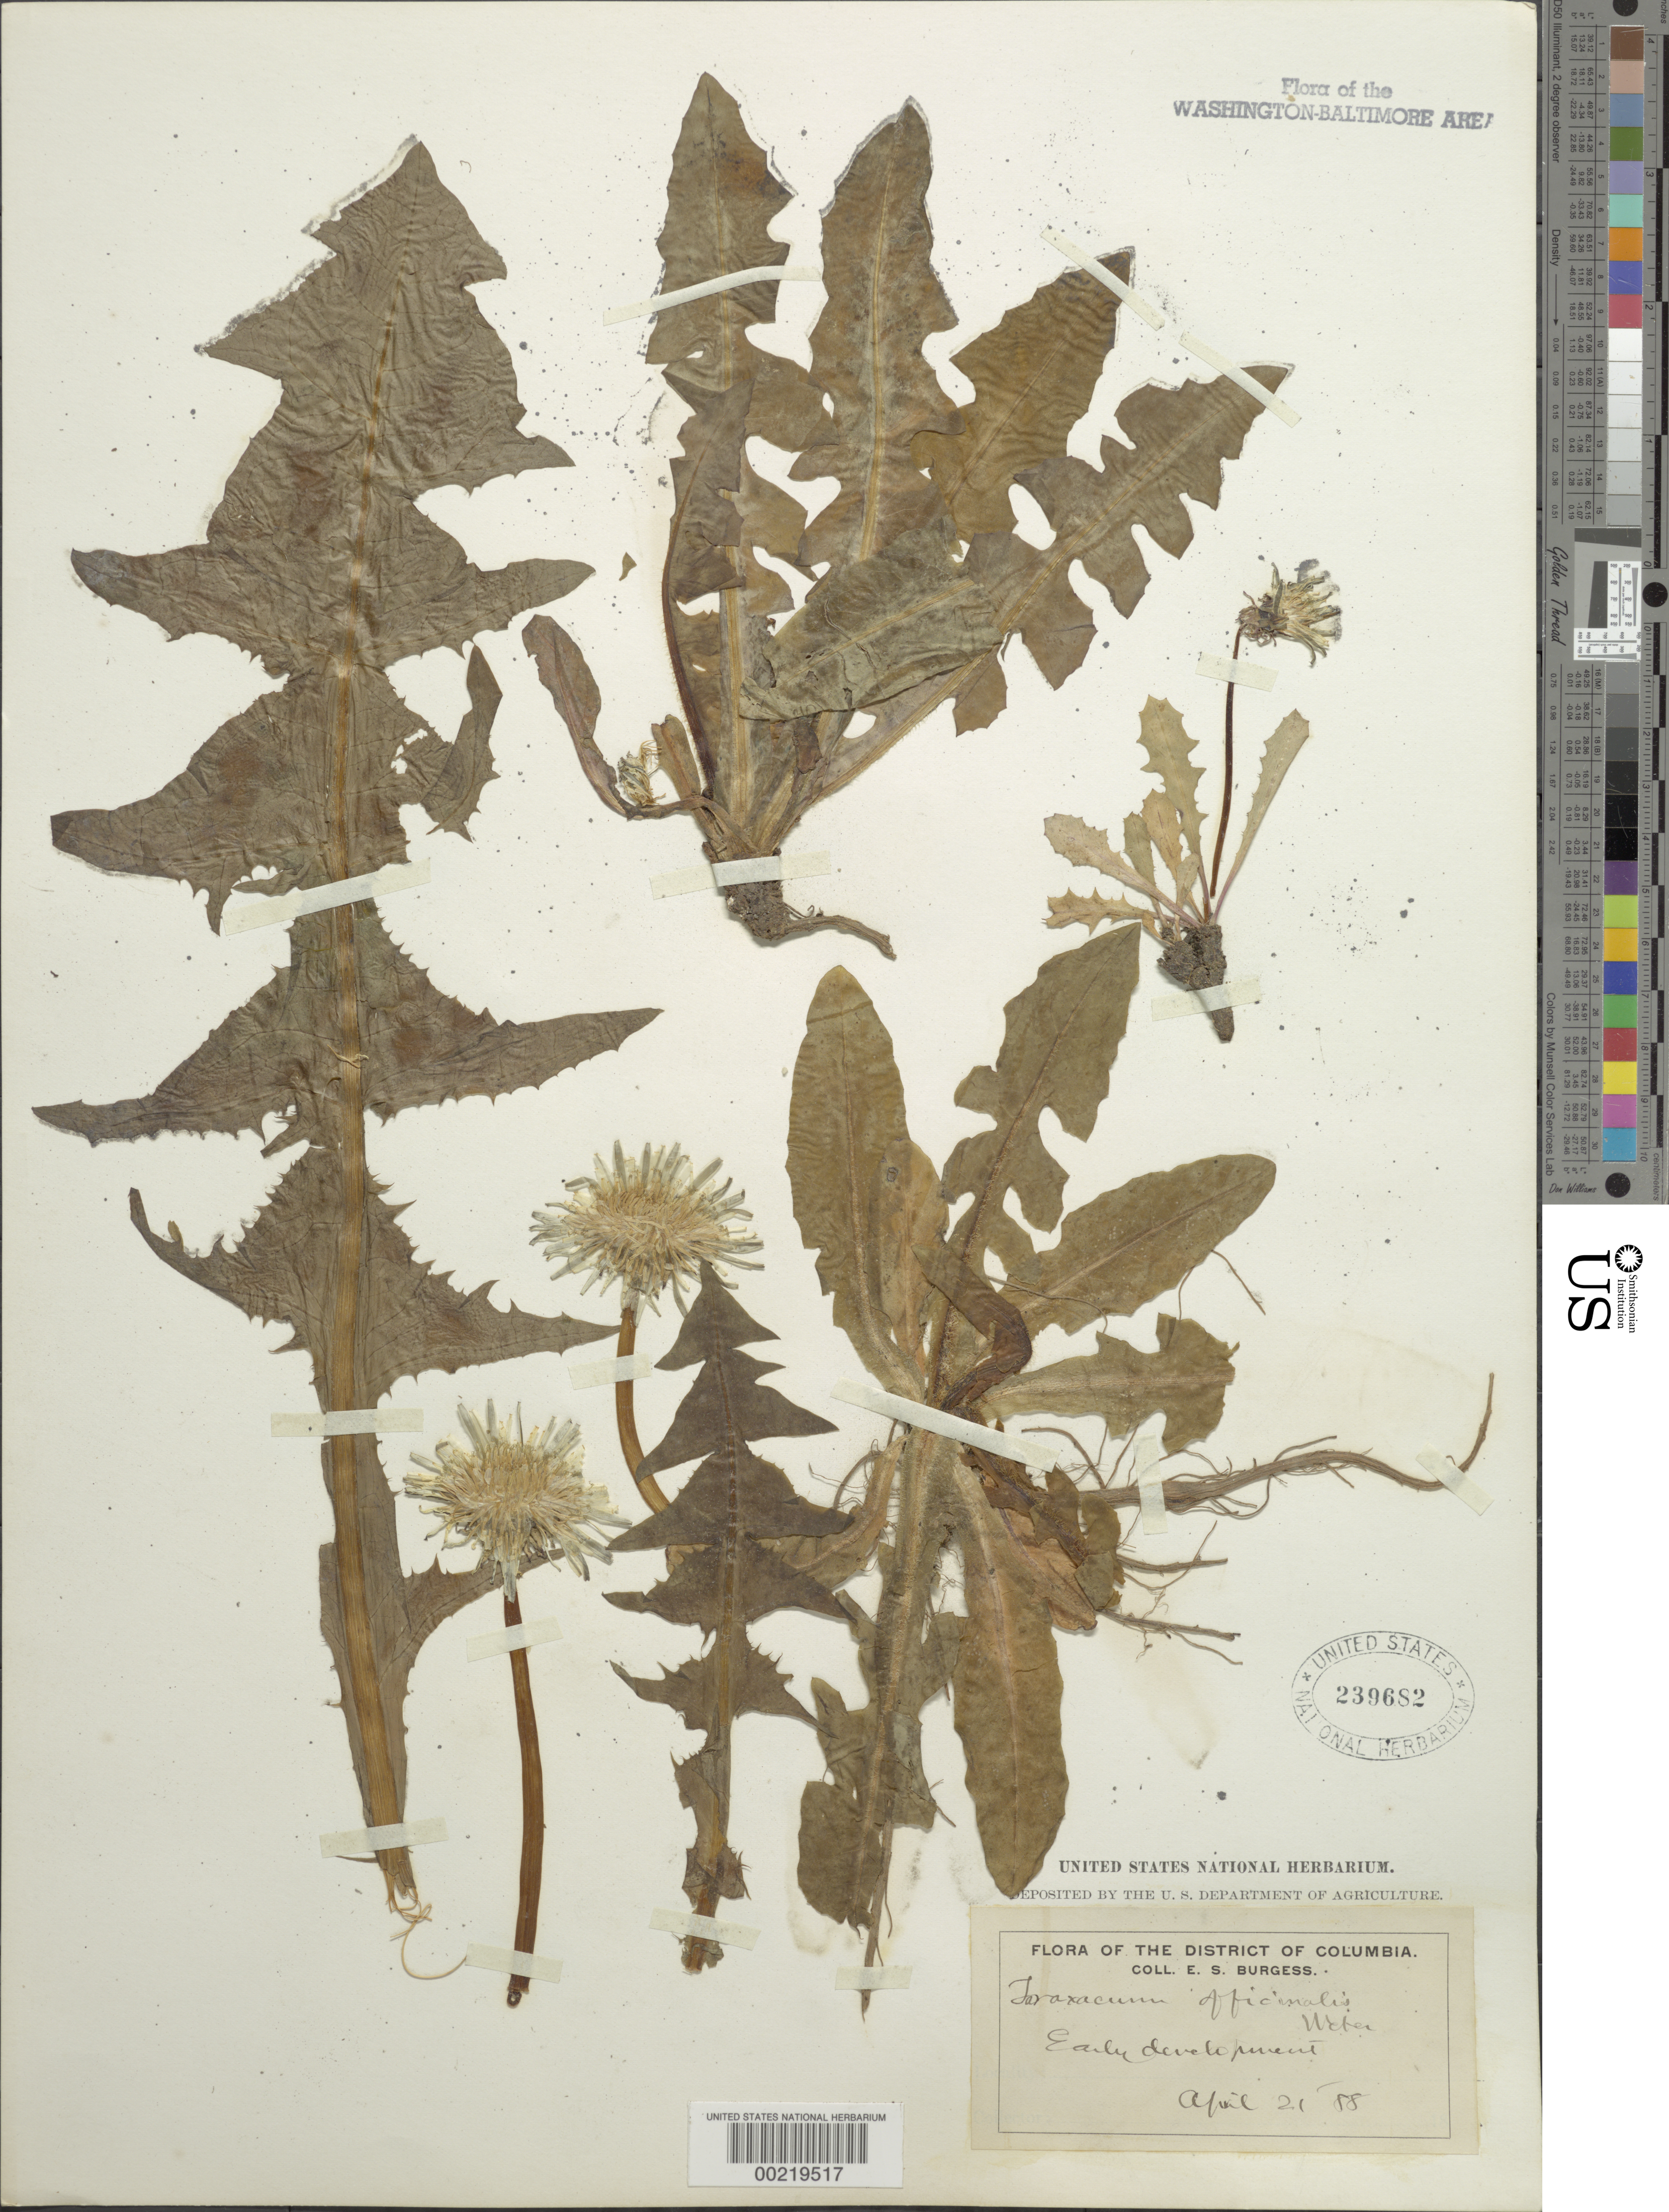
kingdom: Plantae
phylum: Tracheophyta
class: Magnoliopsida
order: Asterales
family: Asteraceae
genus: Taraxacum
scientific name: Taraxacum officinale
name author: G.H. Weber ex F.H. Wigg.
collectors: E. Burgess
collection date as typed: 21 Apr 1888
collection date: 1888-04-21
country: United States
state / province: District of Columbia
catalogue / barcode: US 239682